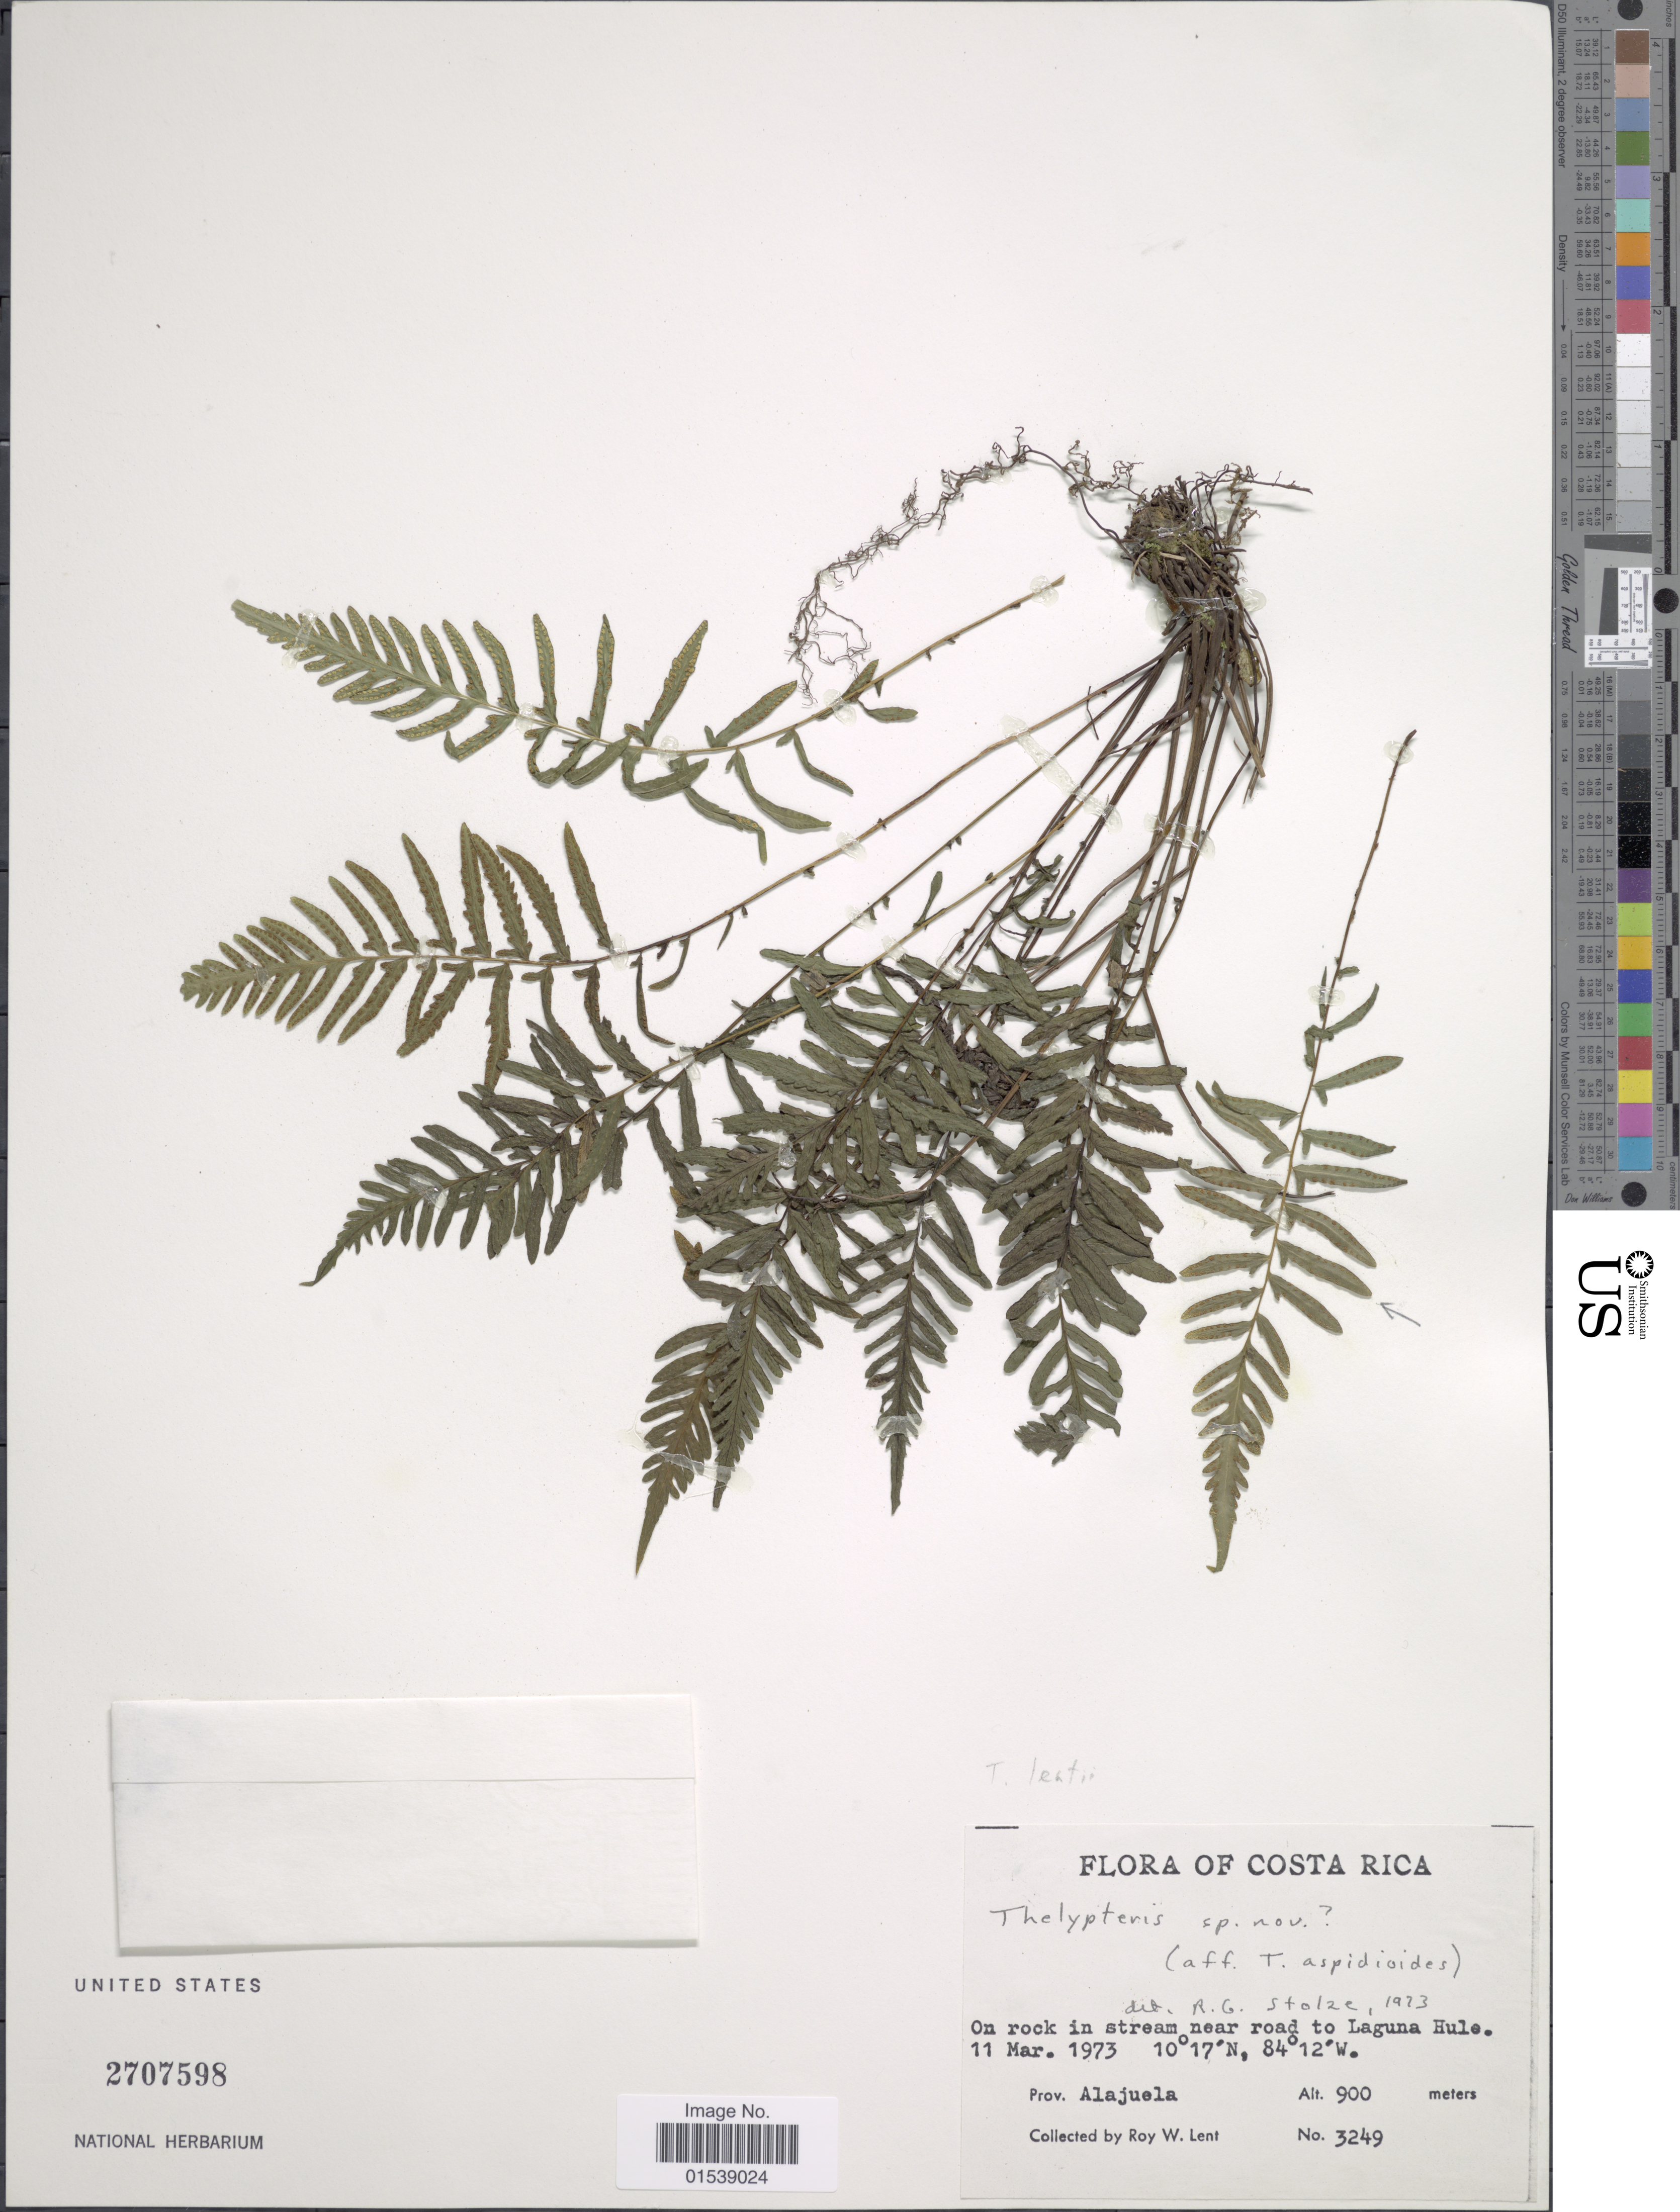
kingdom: Plantae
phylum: Tracheophyta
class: Polypodiopsida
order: Polypodiales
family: Thelypteridaceae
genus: Amauropelta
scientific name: Amauropelta villana (L.D. Gómez) comb. nov., ined 2015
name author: (L.D. Gómez)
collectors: R. W. Lent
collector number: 3249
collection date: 1973-03-11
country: Costa Rica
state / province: Alajuela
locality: On rock in stream near road to Laguna Hule, Prov. Alajuela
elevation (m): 900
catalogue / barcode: US 2707598